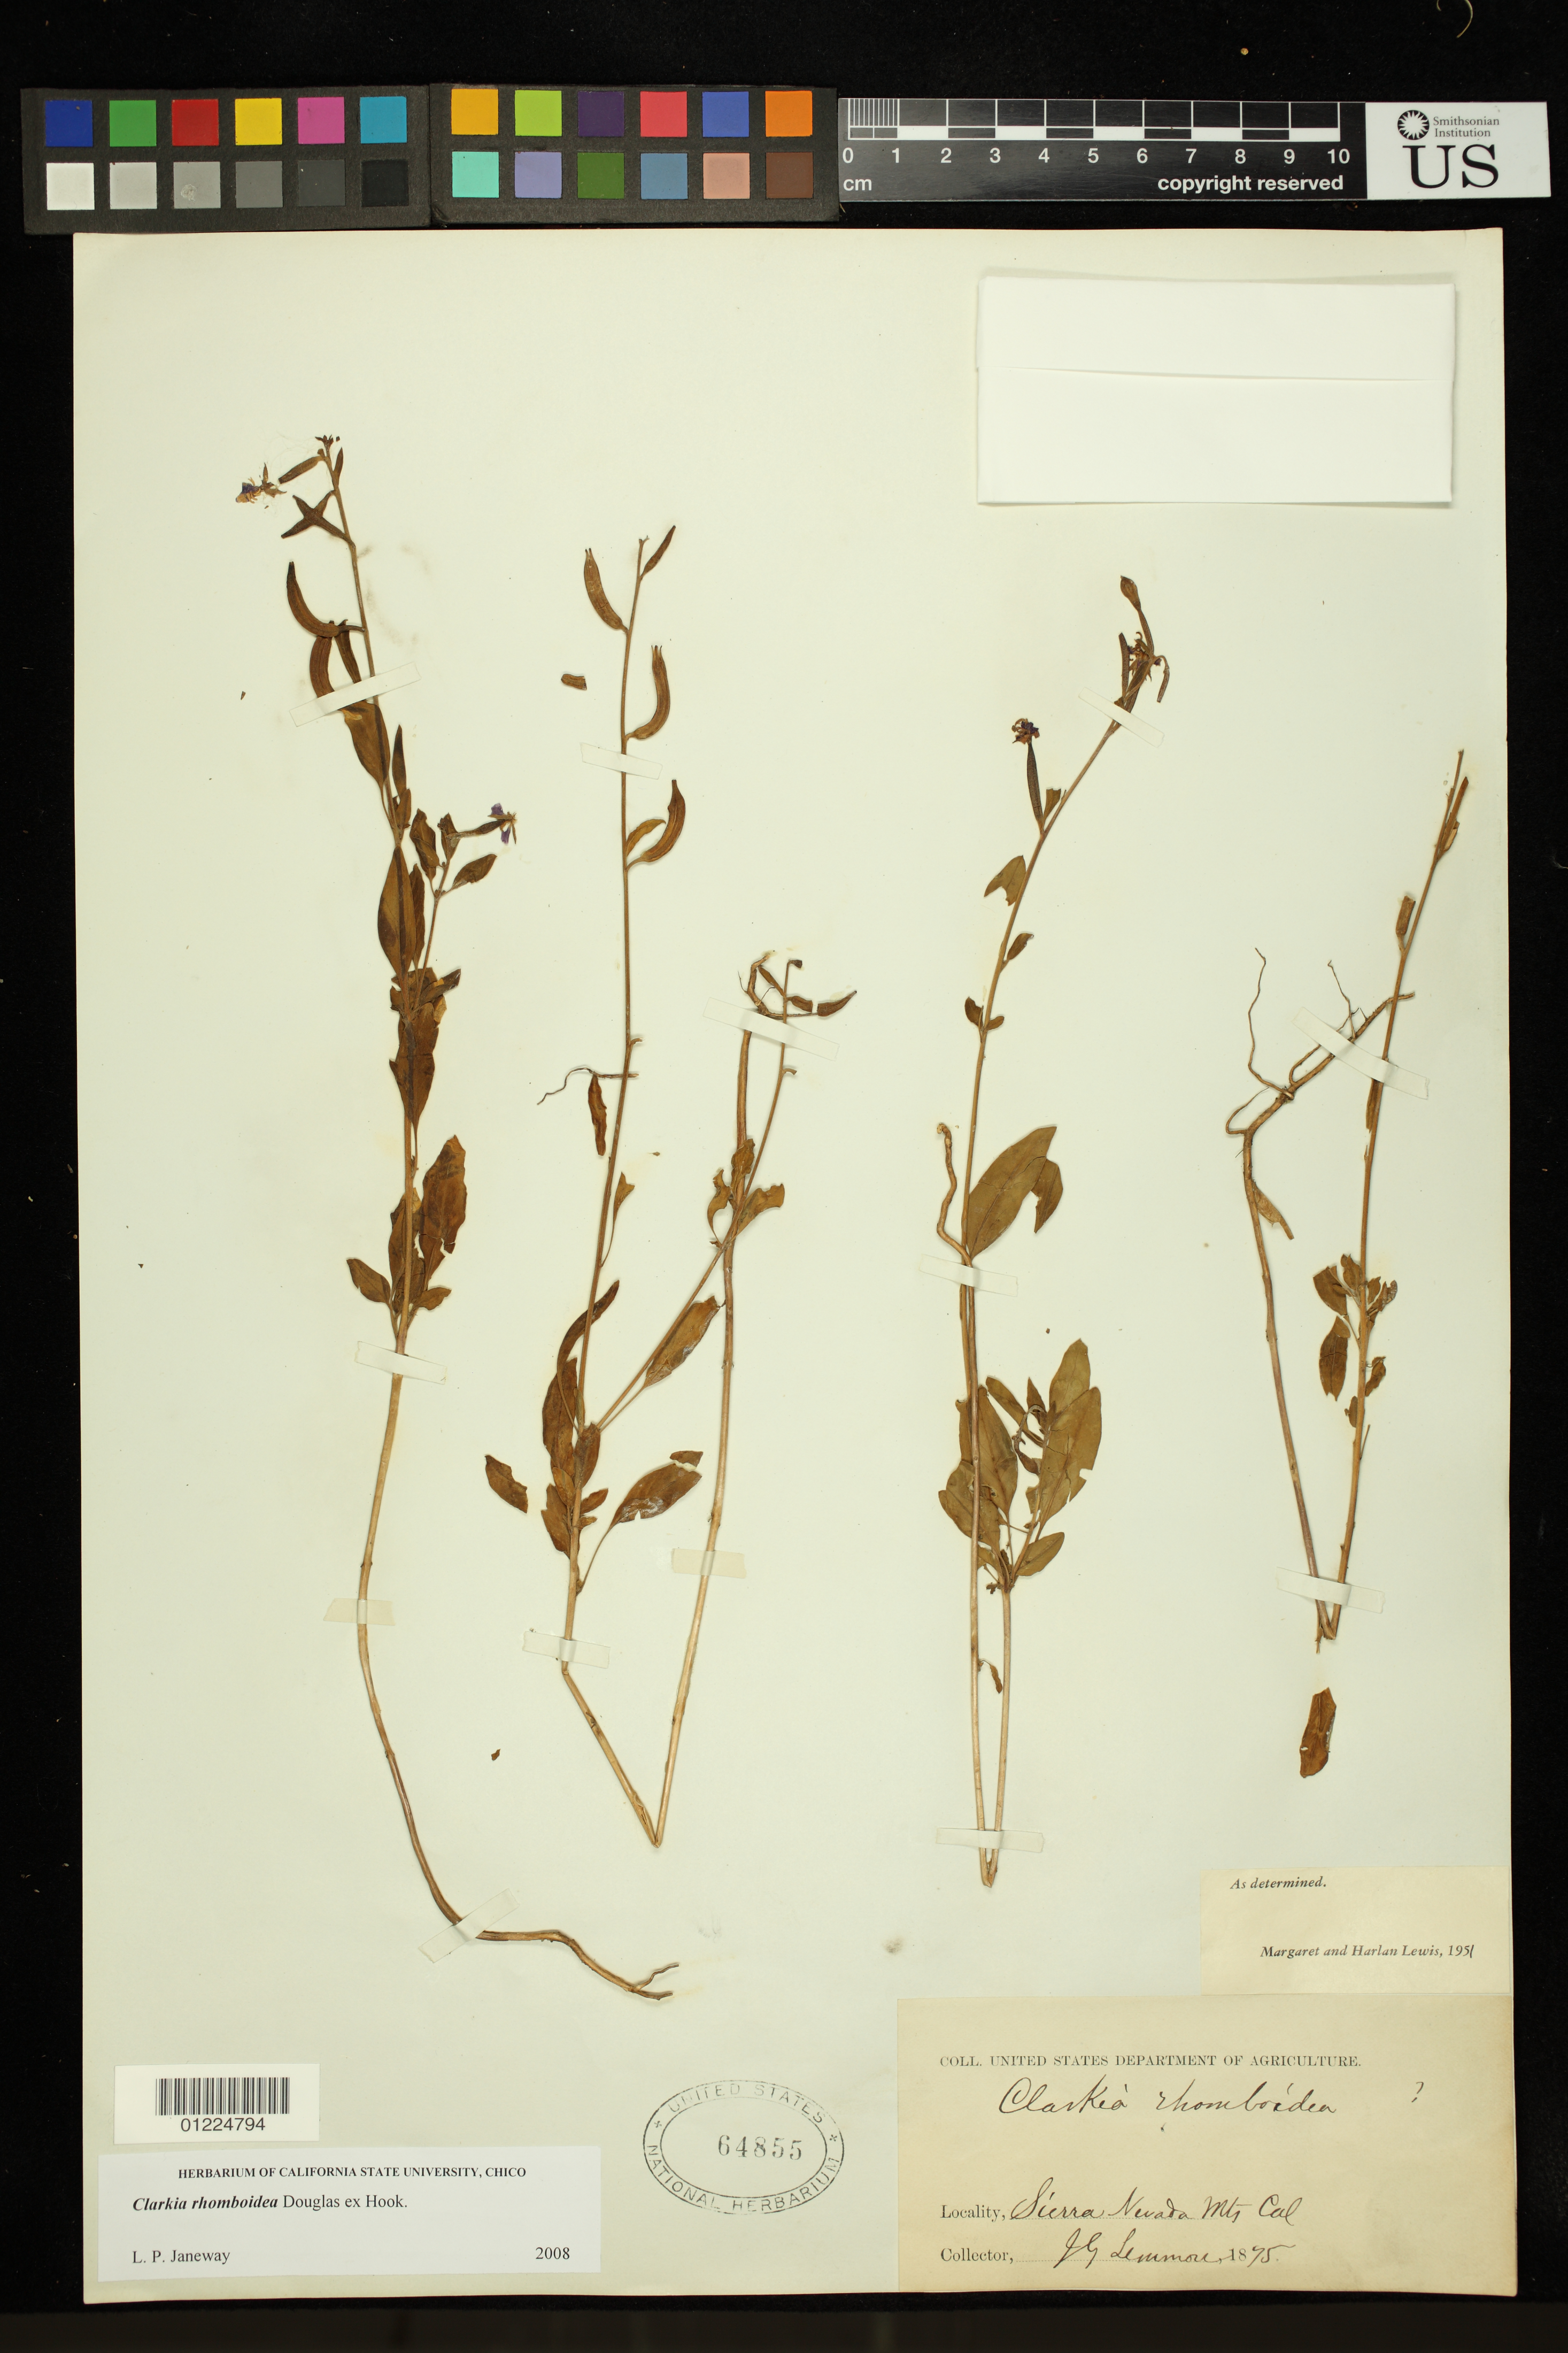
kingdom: Plantae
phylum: Tracheophyta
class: Magnoliopsida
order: Myrtales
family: Onagraceae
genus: Clarkia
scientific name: Clarkia rhomboidea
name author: Douglas ex Hook.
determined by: Janeway, L. P.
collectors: J. G. Lemmon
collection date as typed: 1875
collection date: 1875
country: United States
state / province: California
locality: Sierra Nevada Mtns.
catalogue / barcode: US 64855